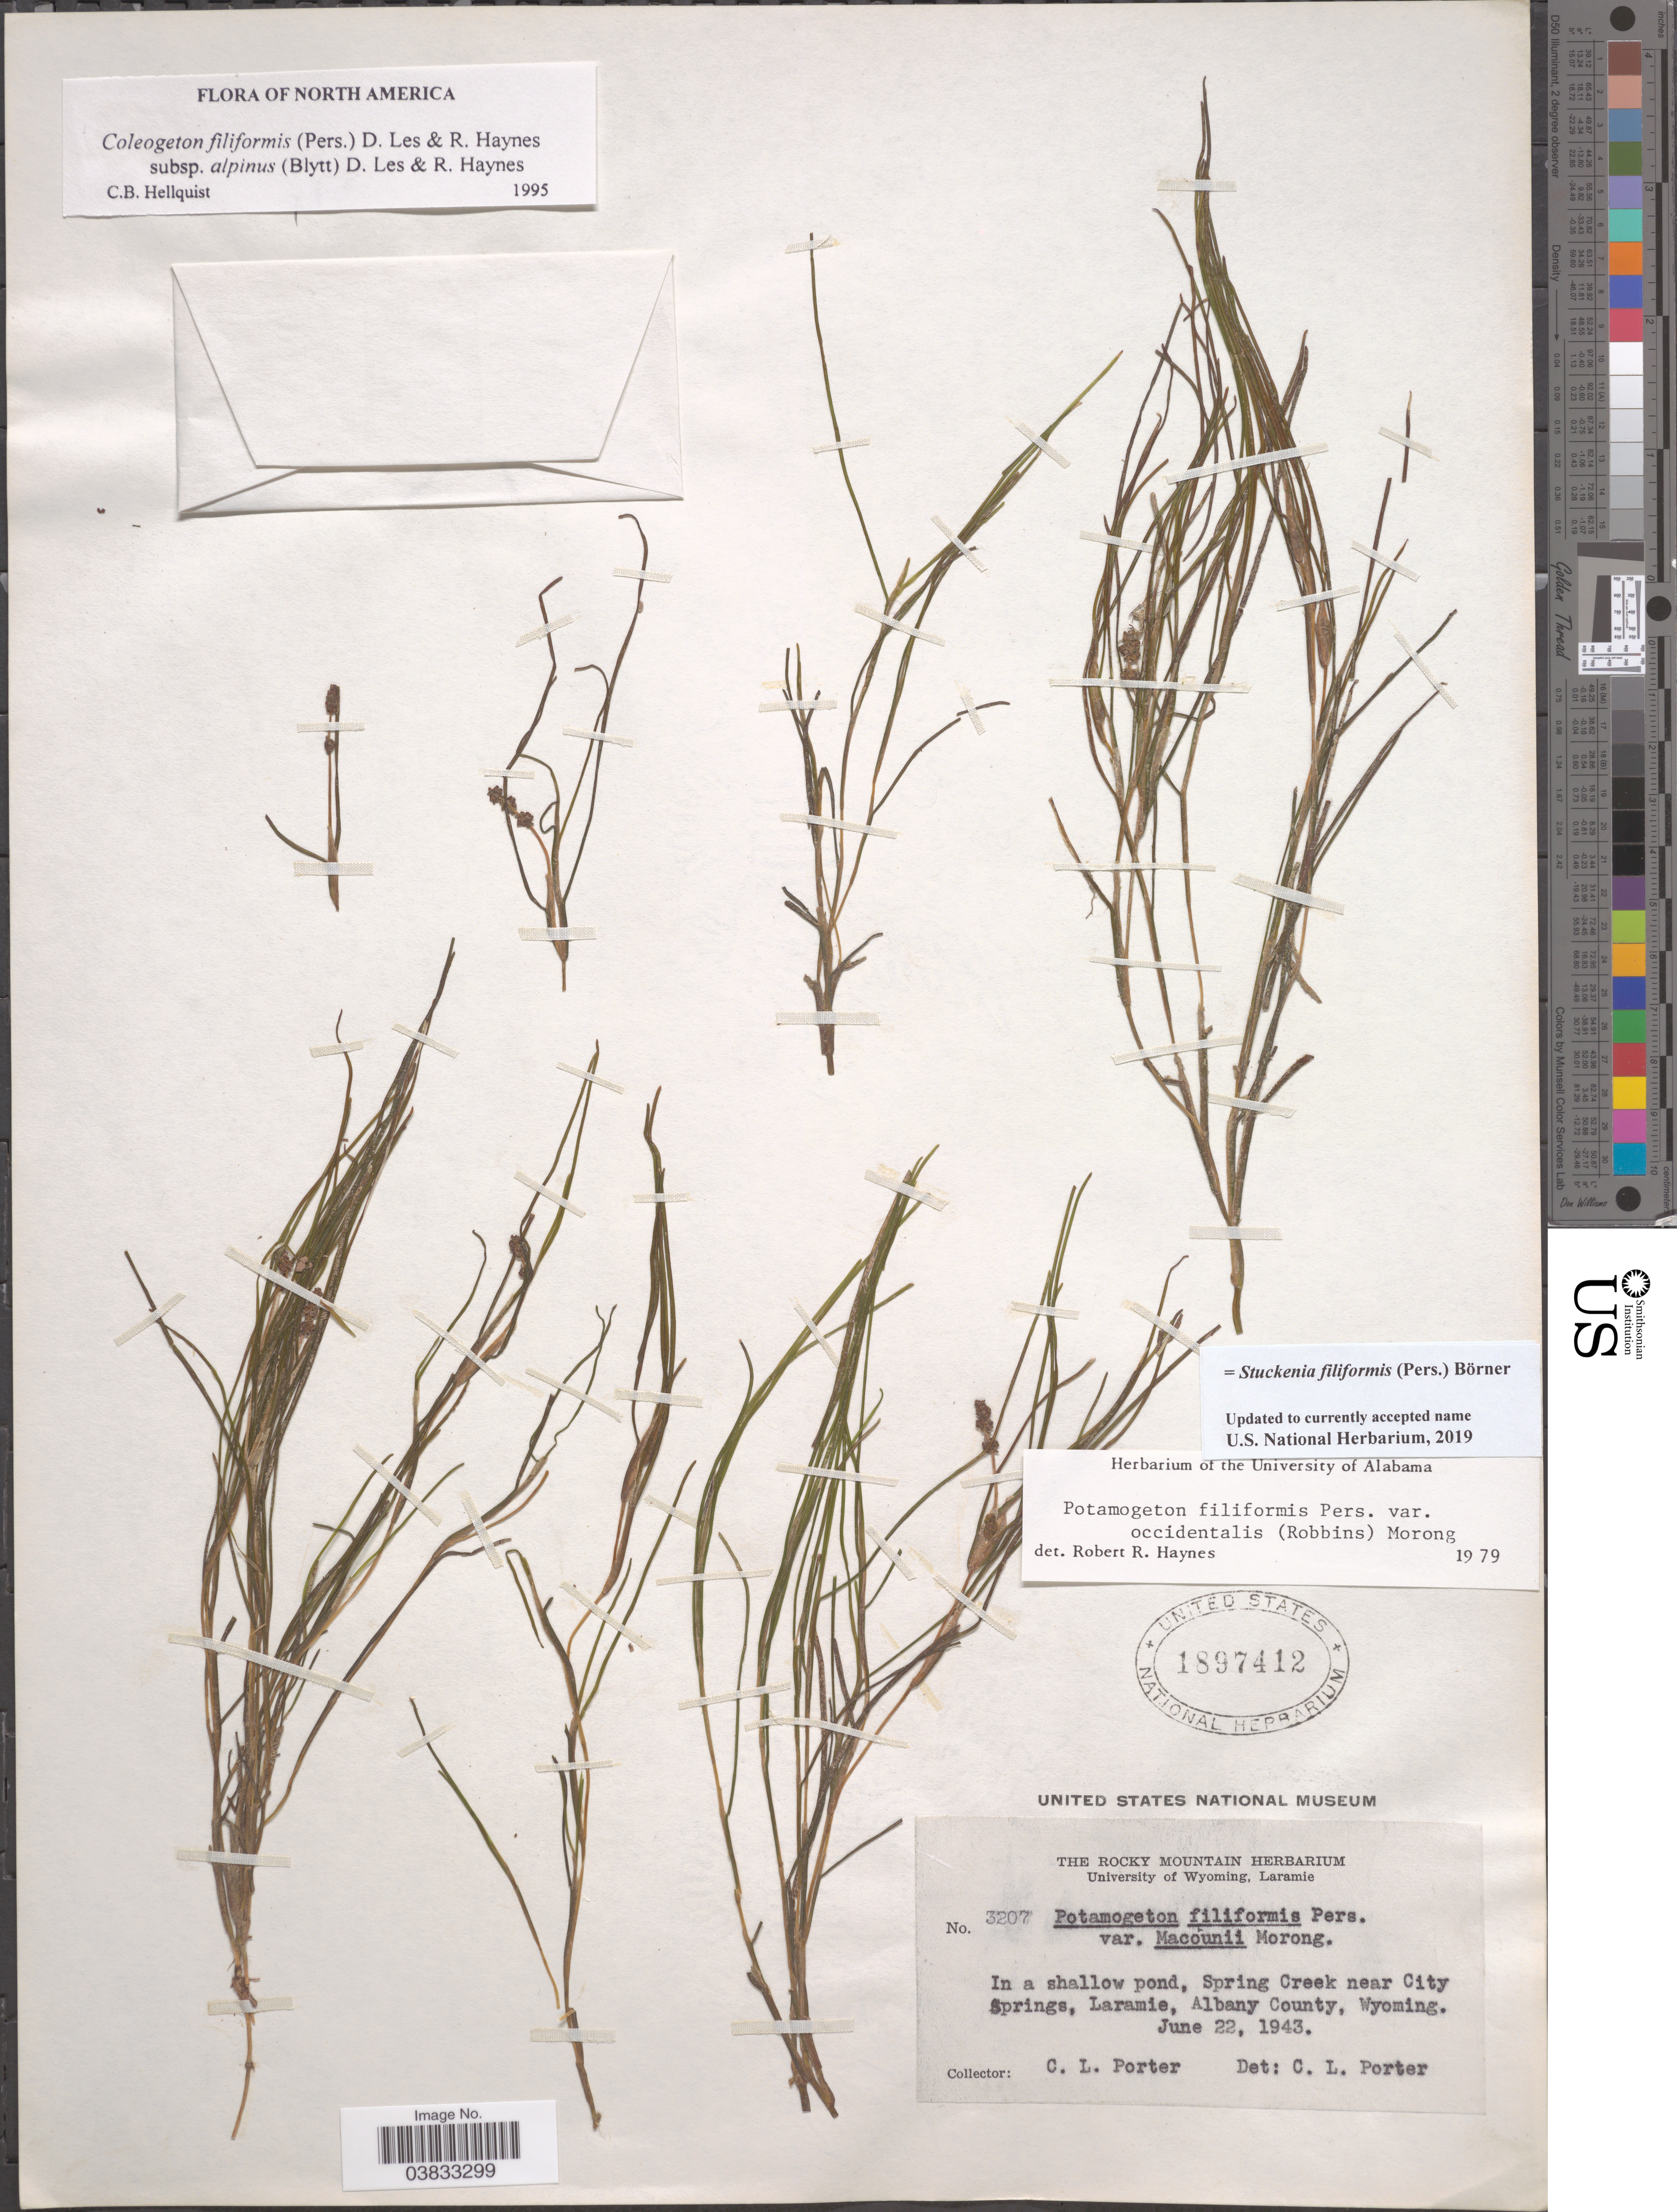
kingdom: Plantae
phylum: Tracheophyta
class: Liliopsida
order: Alismatales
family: Potamogetonaceae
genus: Stuckenia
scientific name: Stuckenia filiformis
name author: (Pers.) Börner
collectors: C. L. Porter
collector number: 3207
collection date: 1943-06-22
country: United States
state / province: Wyoming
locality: Spring Creek near City Springs, Laramie, Albany County.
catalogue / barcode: US 1897412